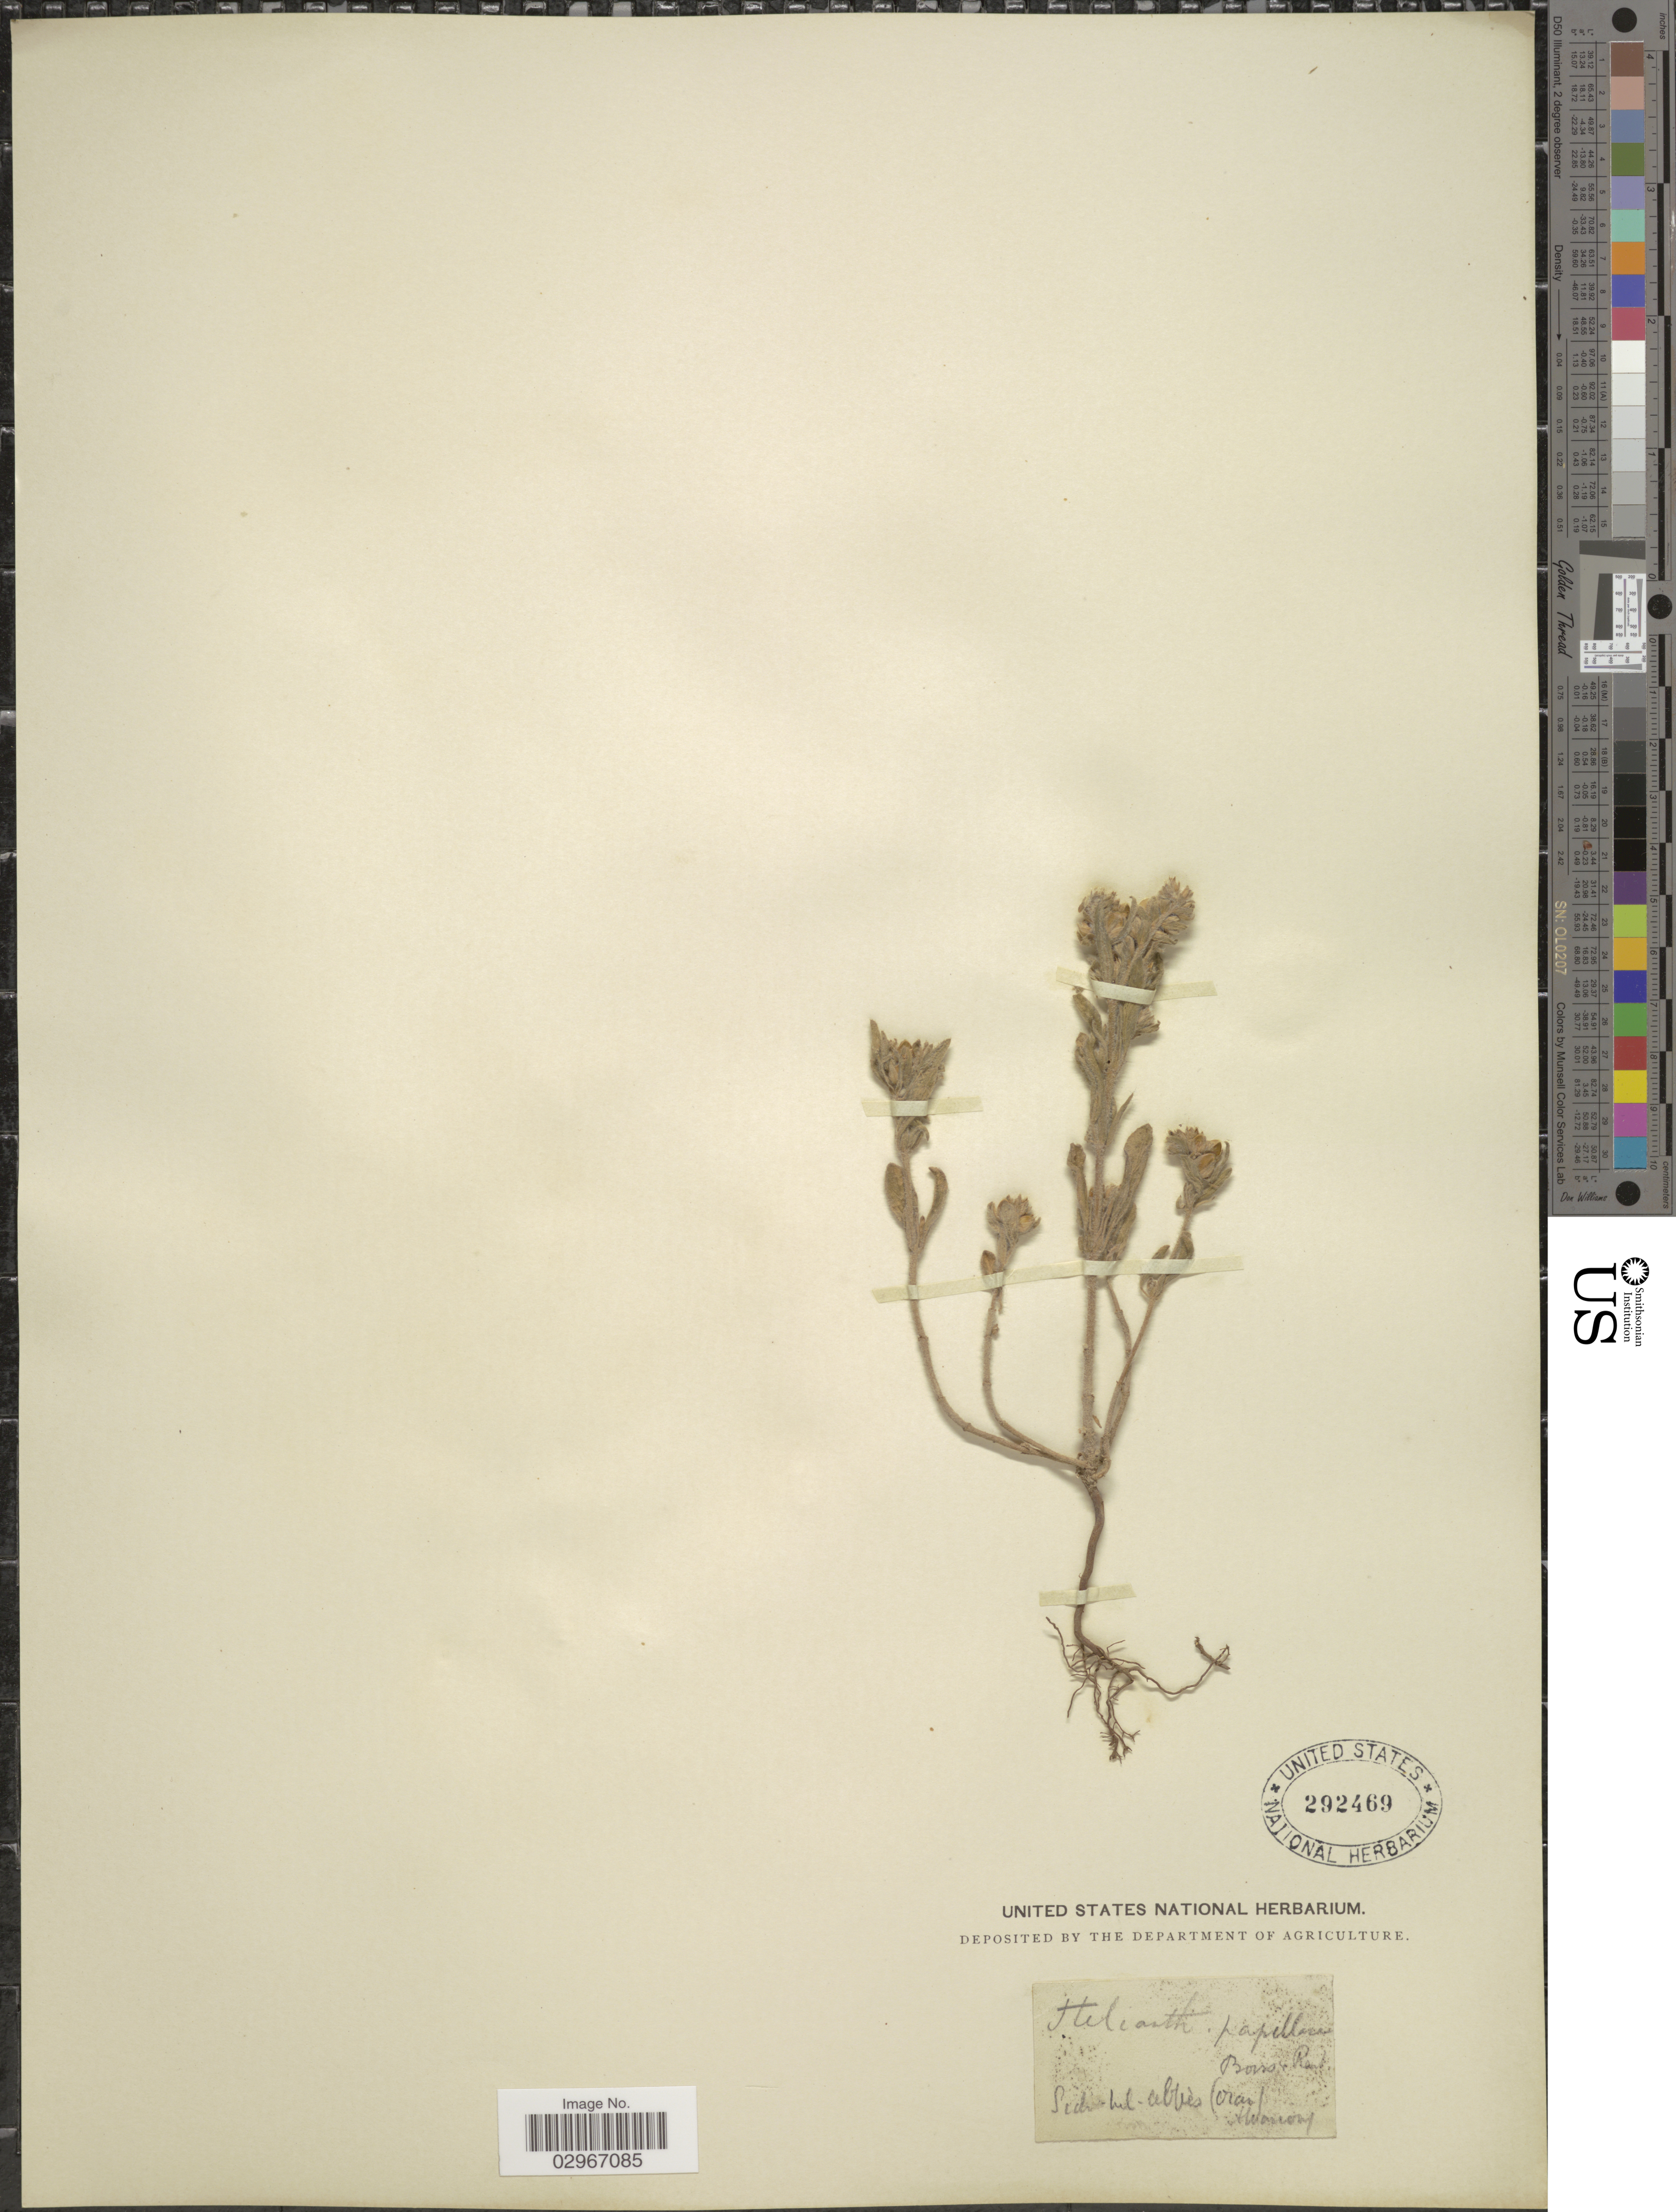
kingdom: Plantae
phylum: Tracheophyta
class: Magnoliopsida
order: Malvales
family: Cistaceae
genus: Helianthemum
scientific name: Helianthemum papillare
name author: Boiss.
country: Algeria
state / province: Oran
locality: Sidi-bel-abbès.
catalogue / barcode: US 292469